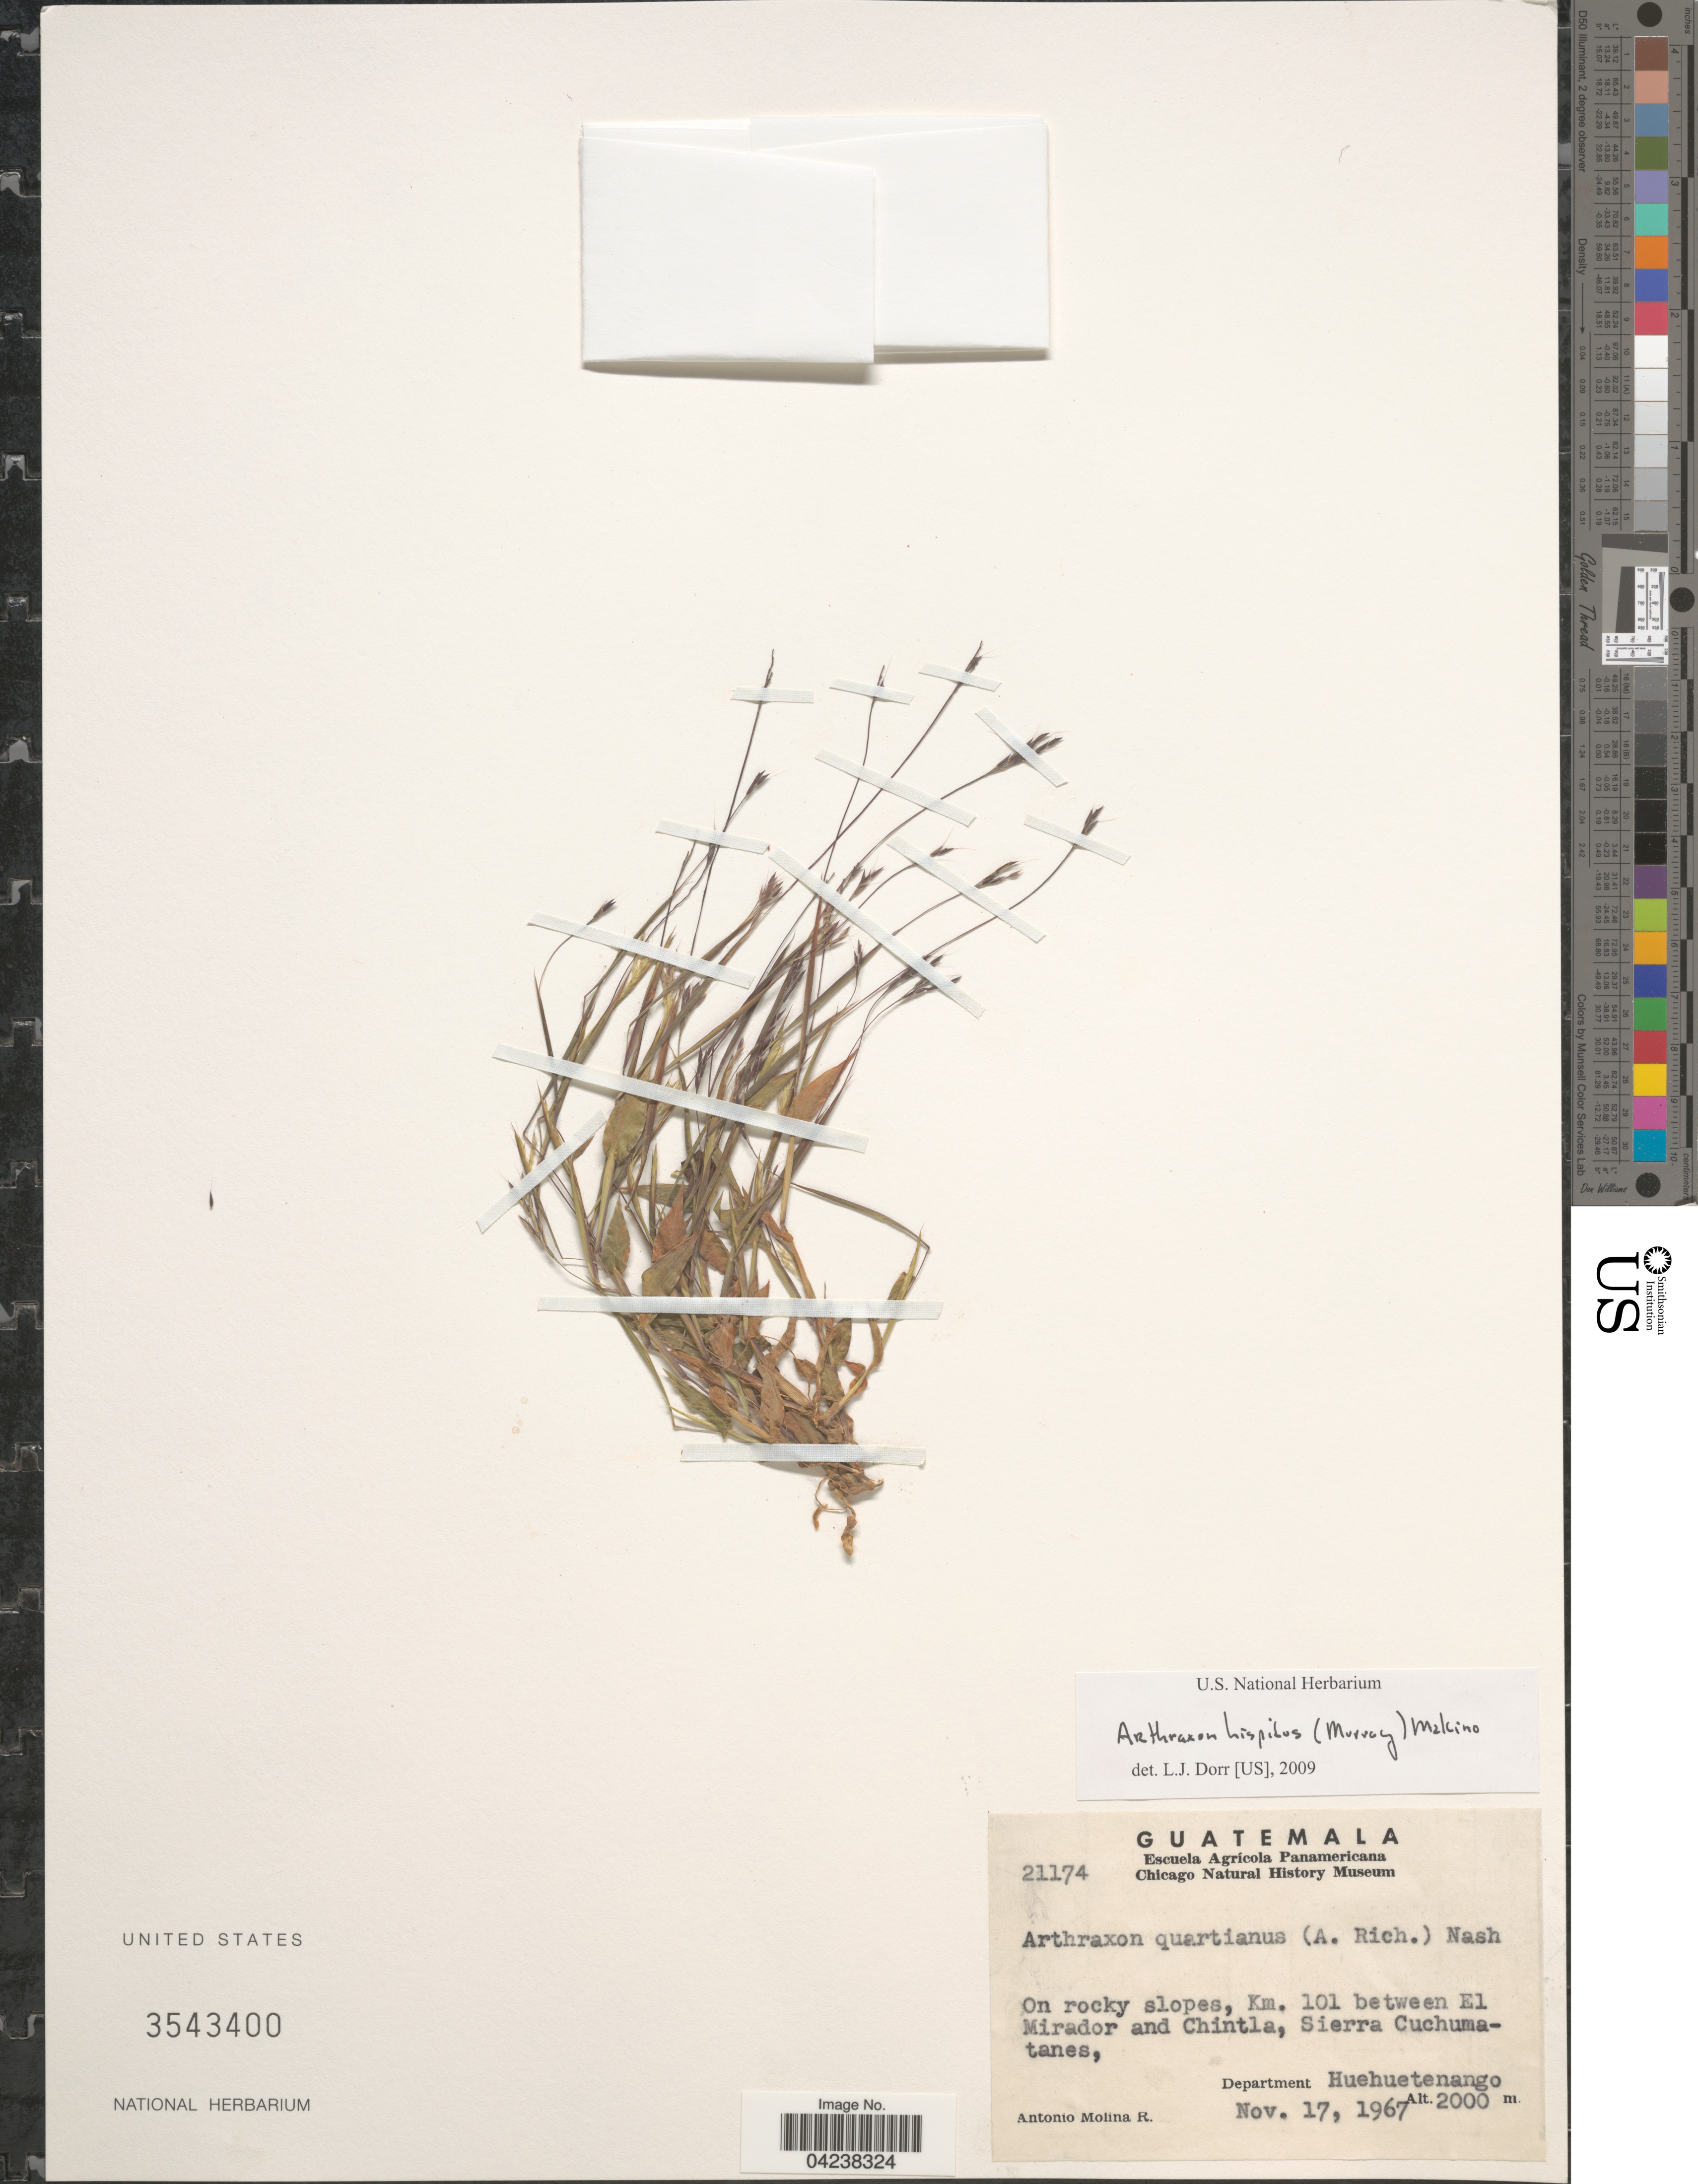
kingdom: Plantae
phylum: Tracheophyta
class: Liliopsida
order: Poales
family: Poaceae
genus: Arthraxon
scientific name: Arthraxon hispidus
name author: (Thunb.) Makino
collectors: A. Molina R.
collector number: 21174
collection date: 1967-11-17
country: Guatemala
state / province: Huehuetenango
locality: On rocky slopes, Km. 101 between El Mirador and Chintla, Sierra Cuchumatanes, Department Huehuetenango.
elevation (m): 2000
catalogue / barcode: US 3543400